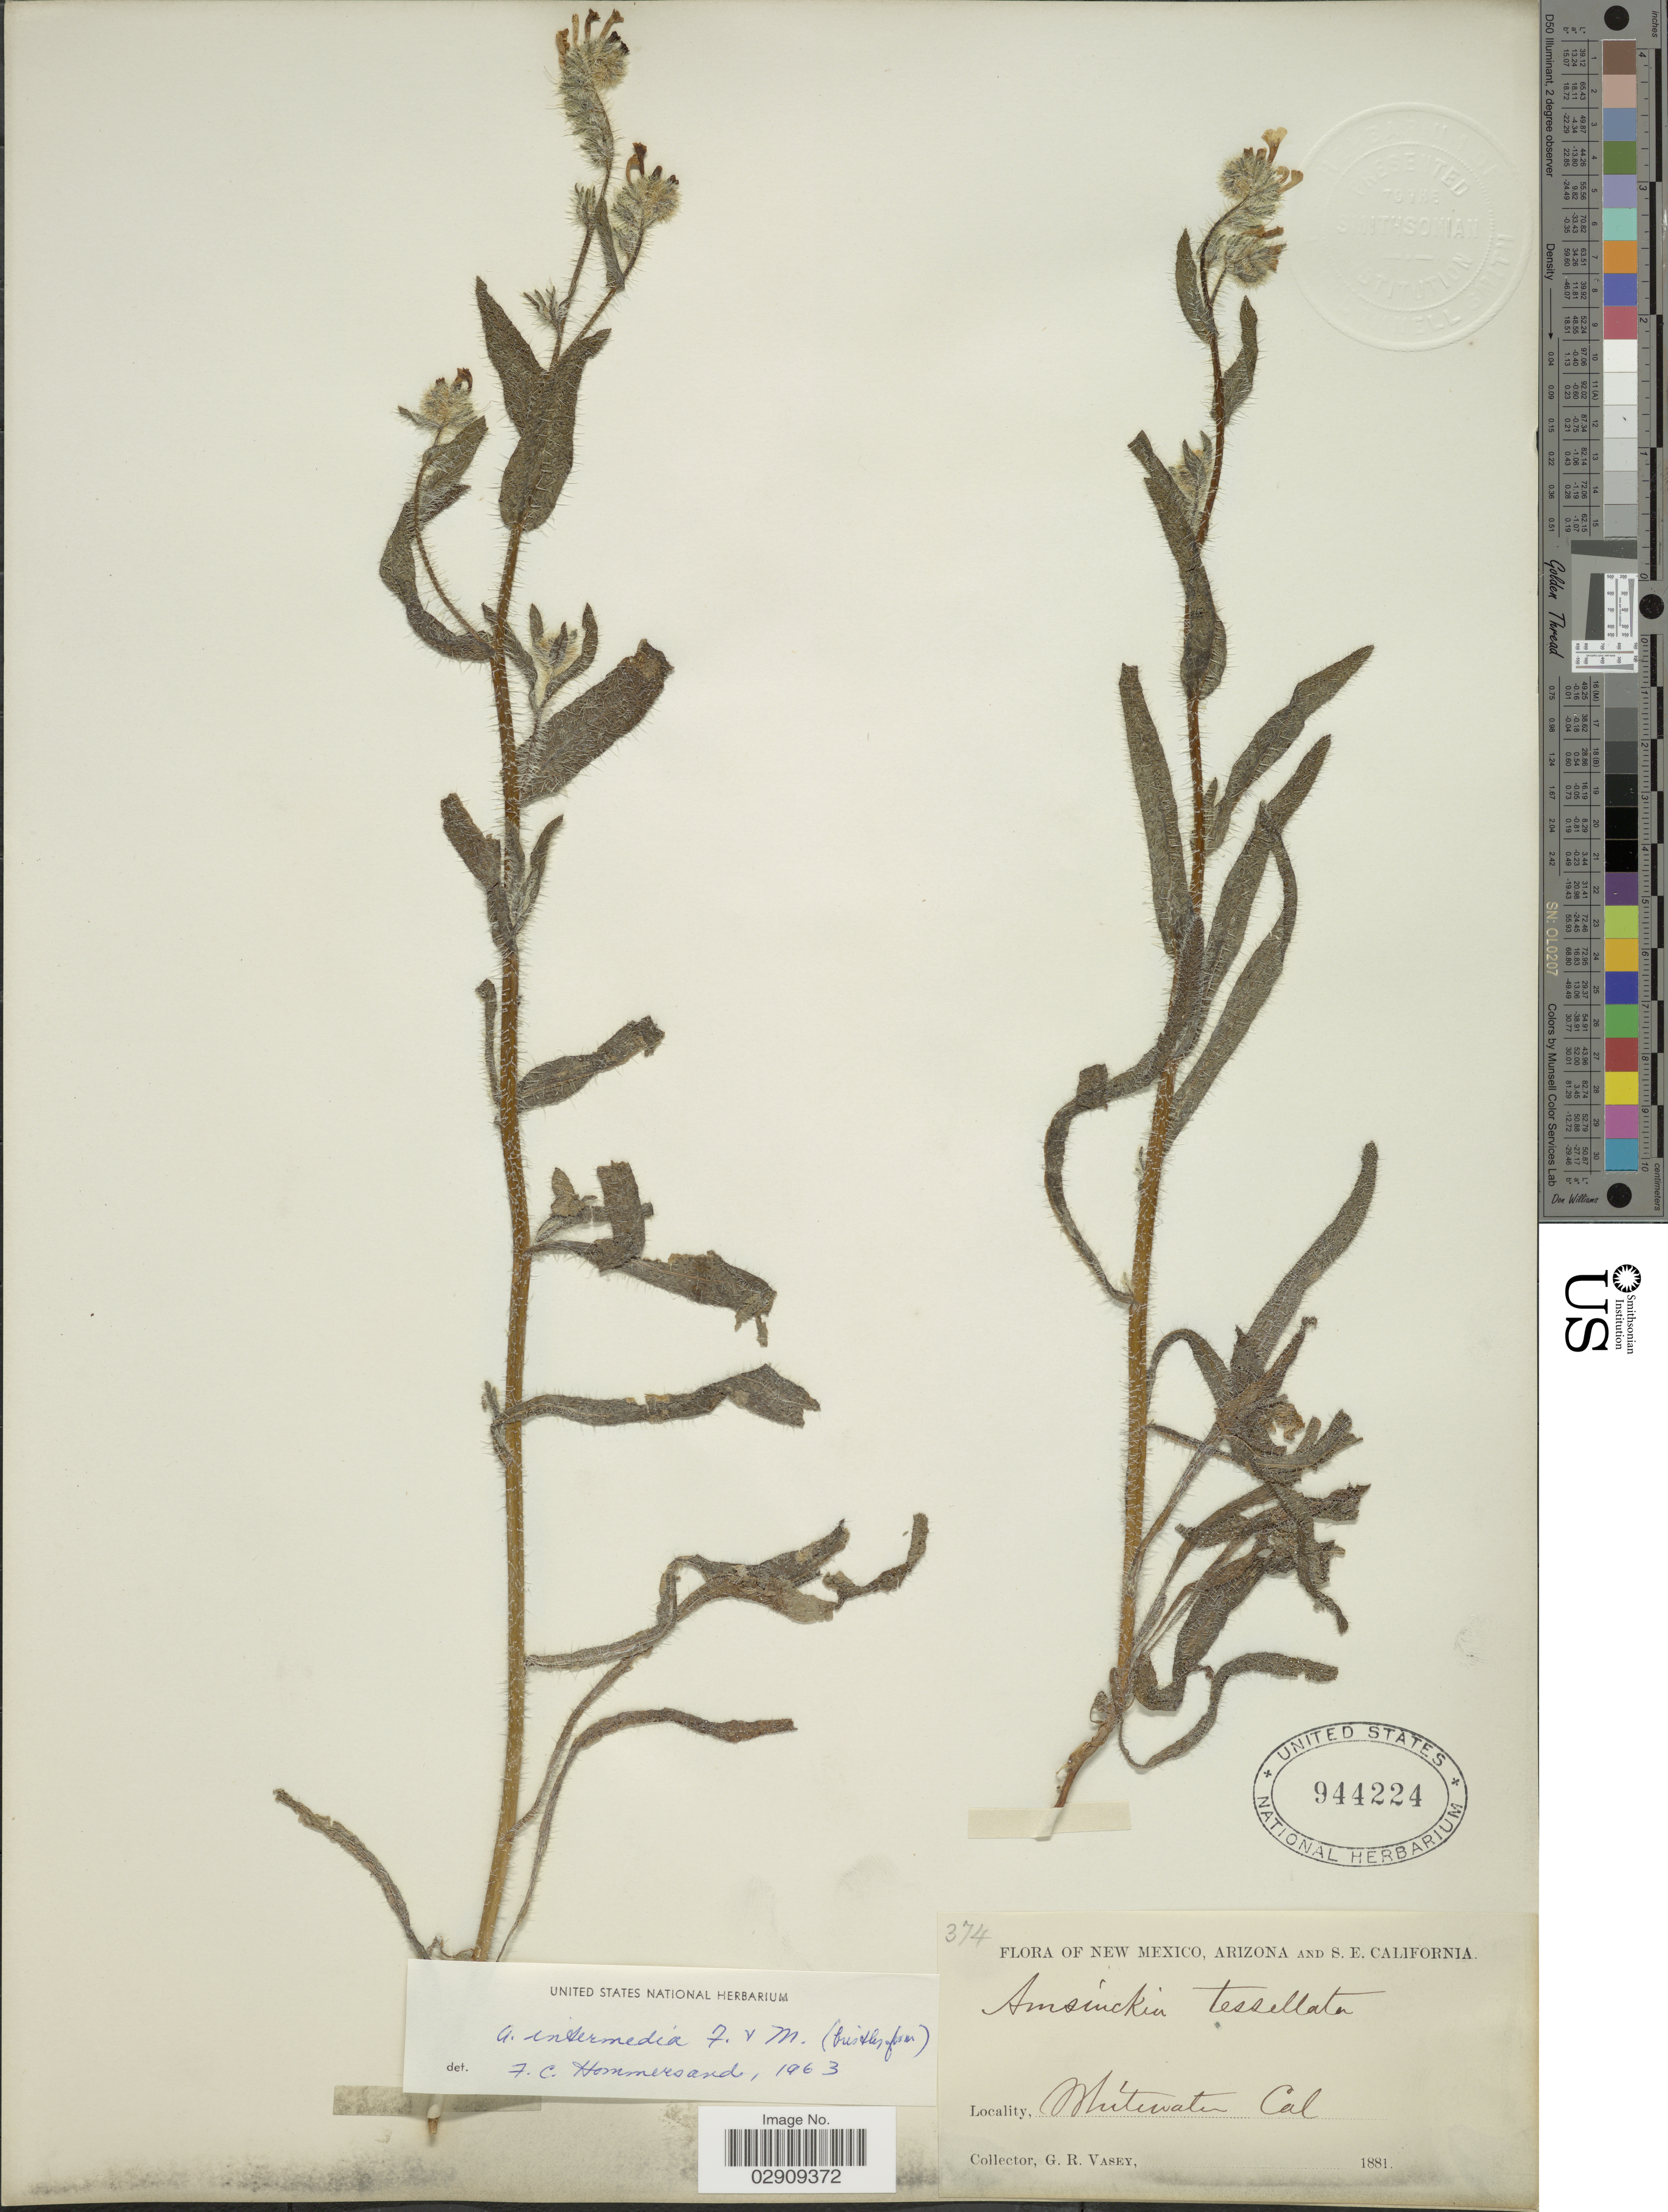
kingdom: Plantae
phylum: Tracheophyta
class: Magnoliopsida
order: Boraginales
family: Boraginaceae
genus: Amsinckia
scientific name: Amsinckia menziesii var. intermedia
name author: (Fisch. & C.A. Mey.) Ganders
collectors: G. R. Vasey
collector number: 374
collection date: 1881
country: United States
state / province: California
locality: S. E. California. Whitewater Cal.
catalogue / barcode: US 944224